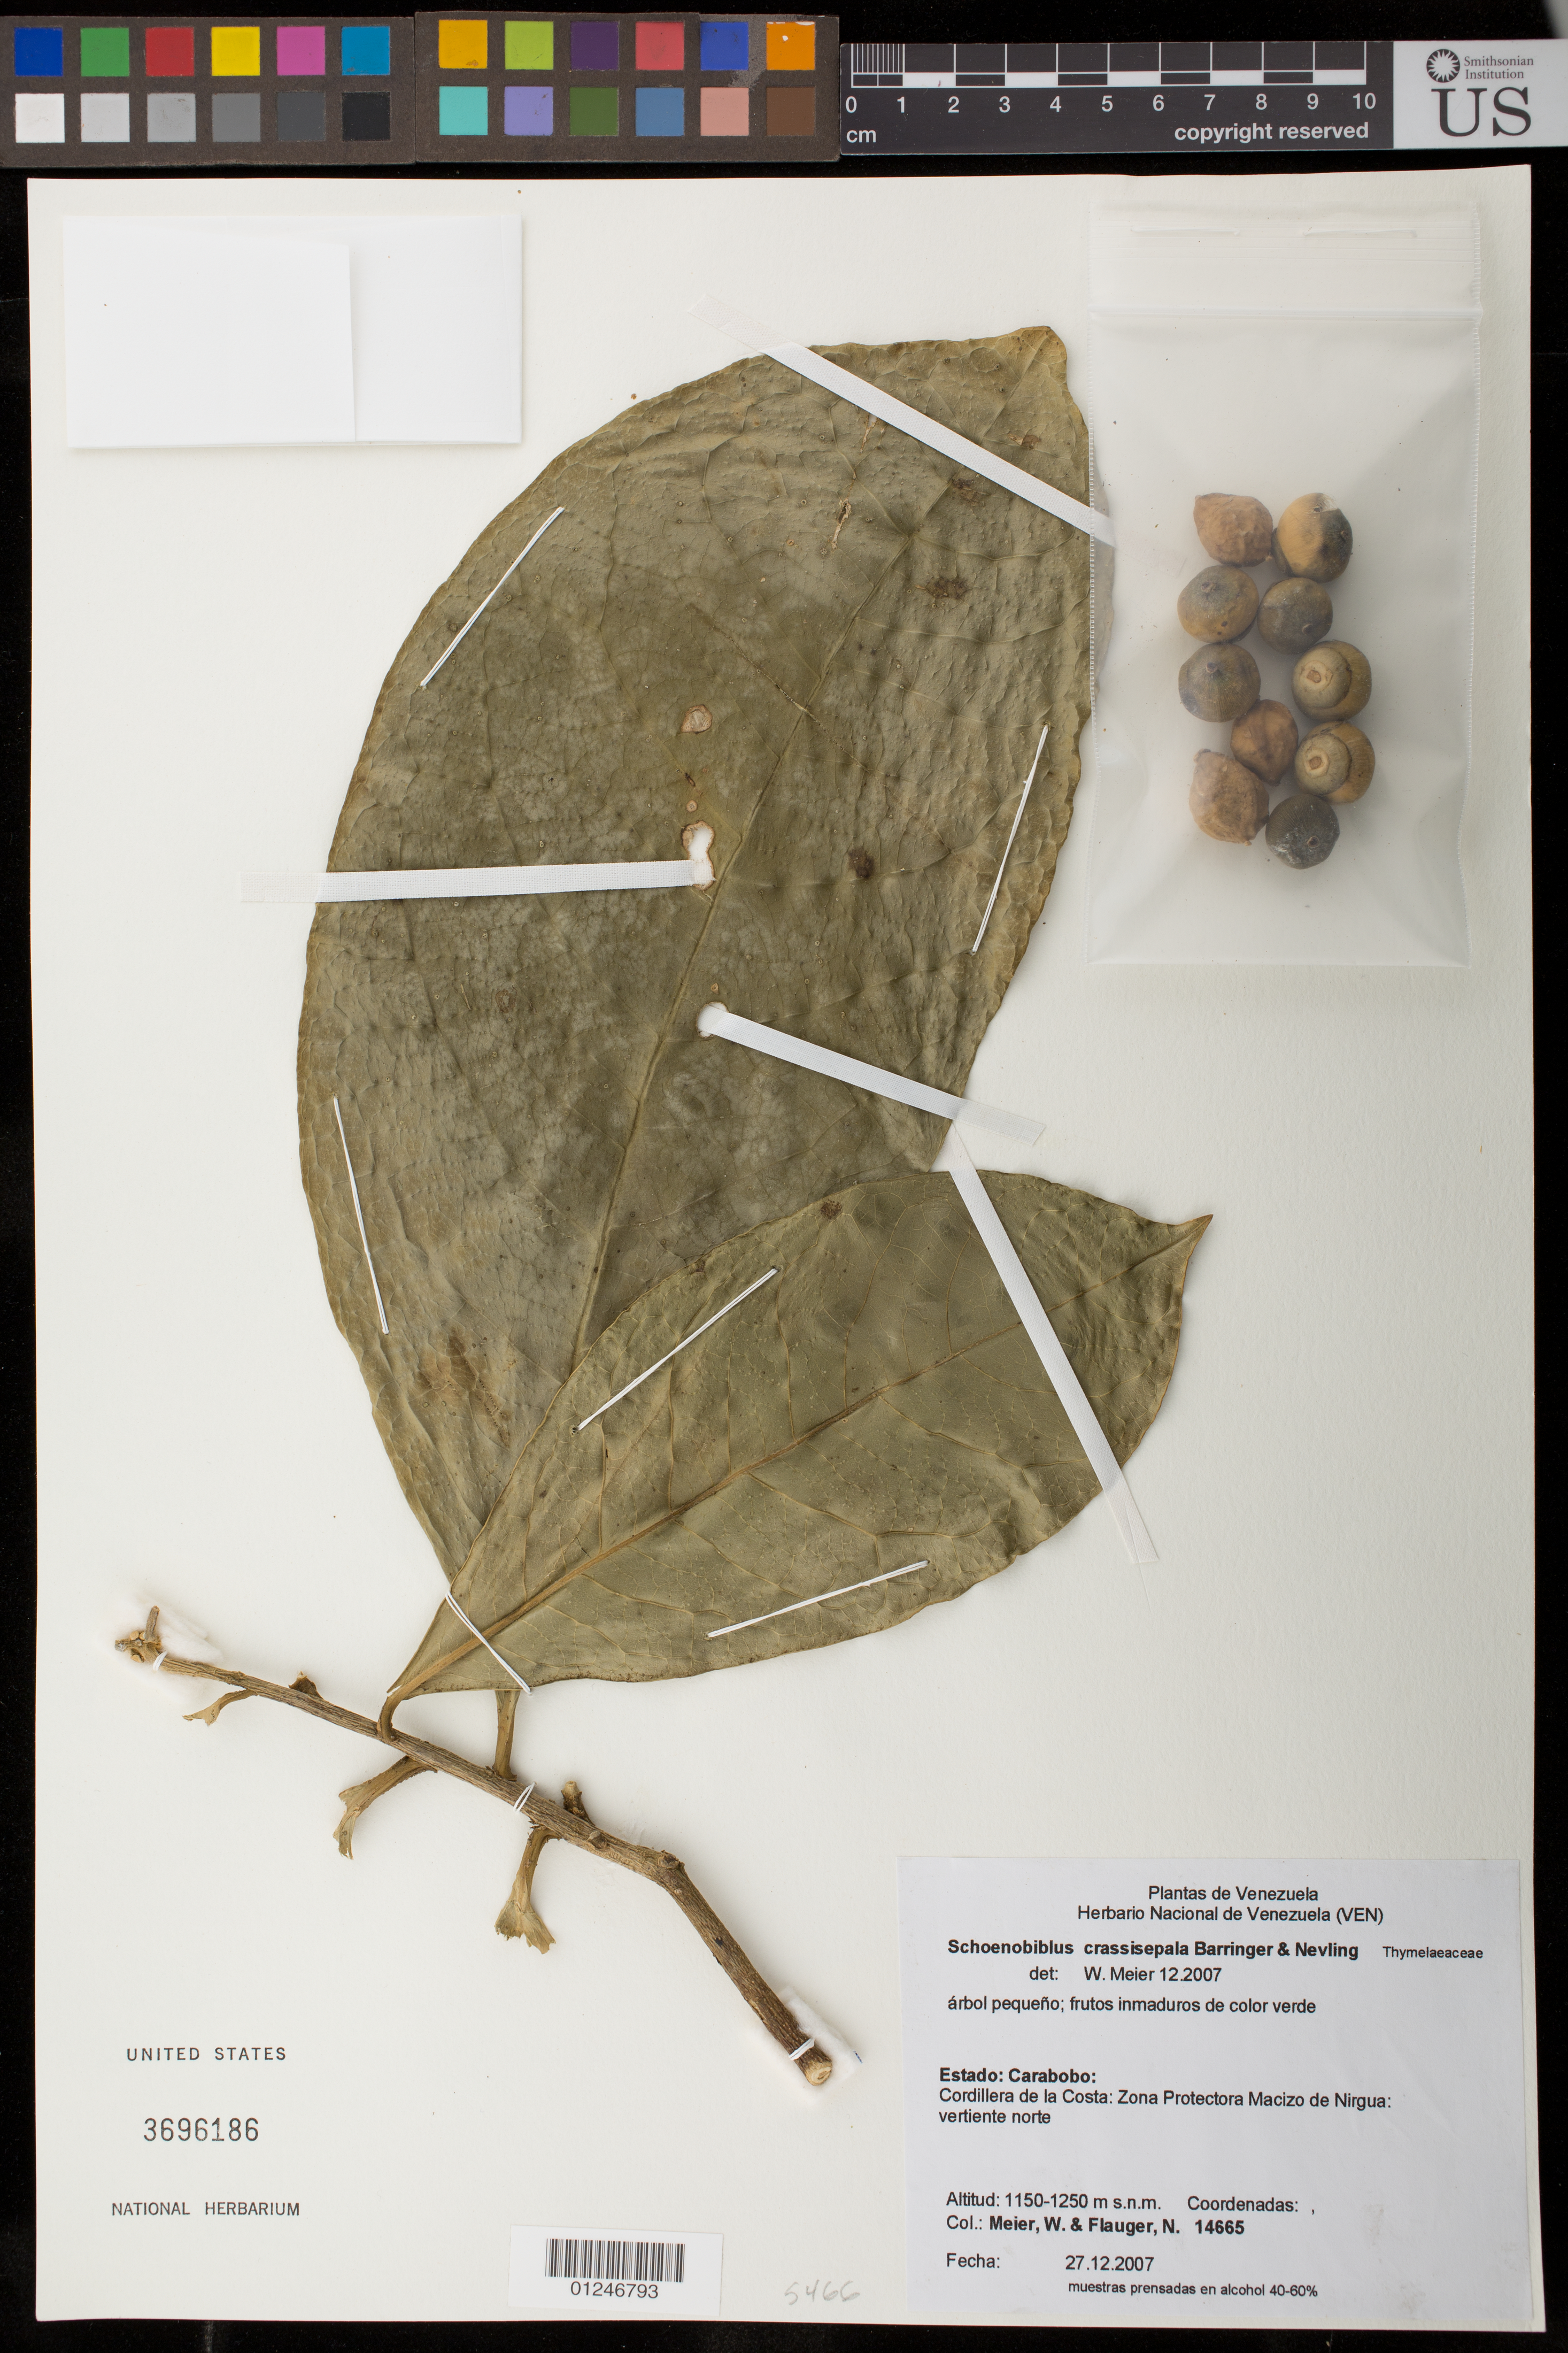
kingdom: Plantae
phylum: Tracheophyta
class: Magnoliopsida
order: Malvales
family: Thymelaeaceae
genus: Schoenobiblus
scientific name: Schoenobiblus crassisepala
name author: Barringer & Nevling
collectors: W. Meier & N. Flauger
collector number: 14665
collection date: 2007-12-20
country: Venezuela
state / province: Carabobo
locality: Cordillera de la Costa; Zona Protectora Macizo de Nirgua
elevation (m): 1150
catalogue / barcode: US 3696186